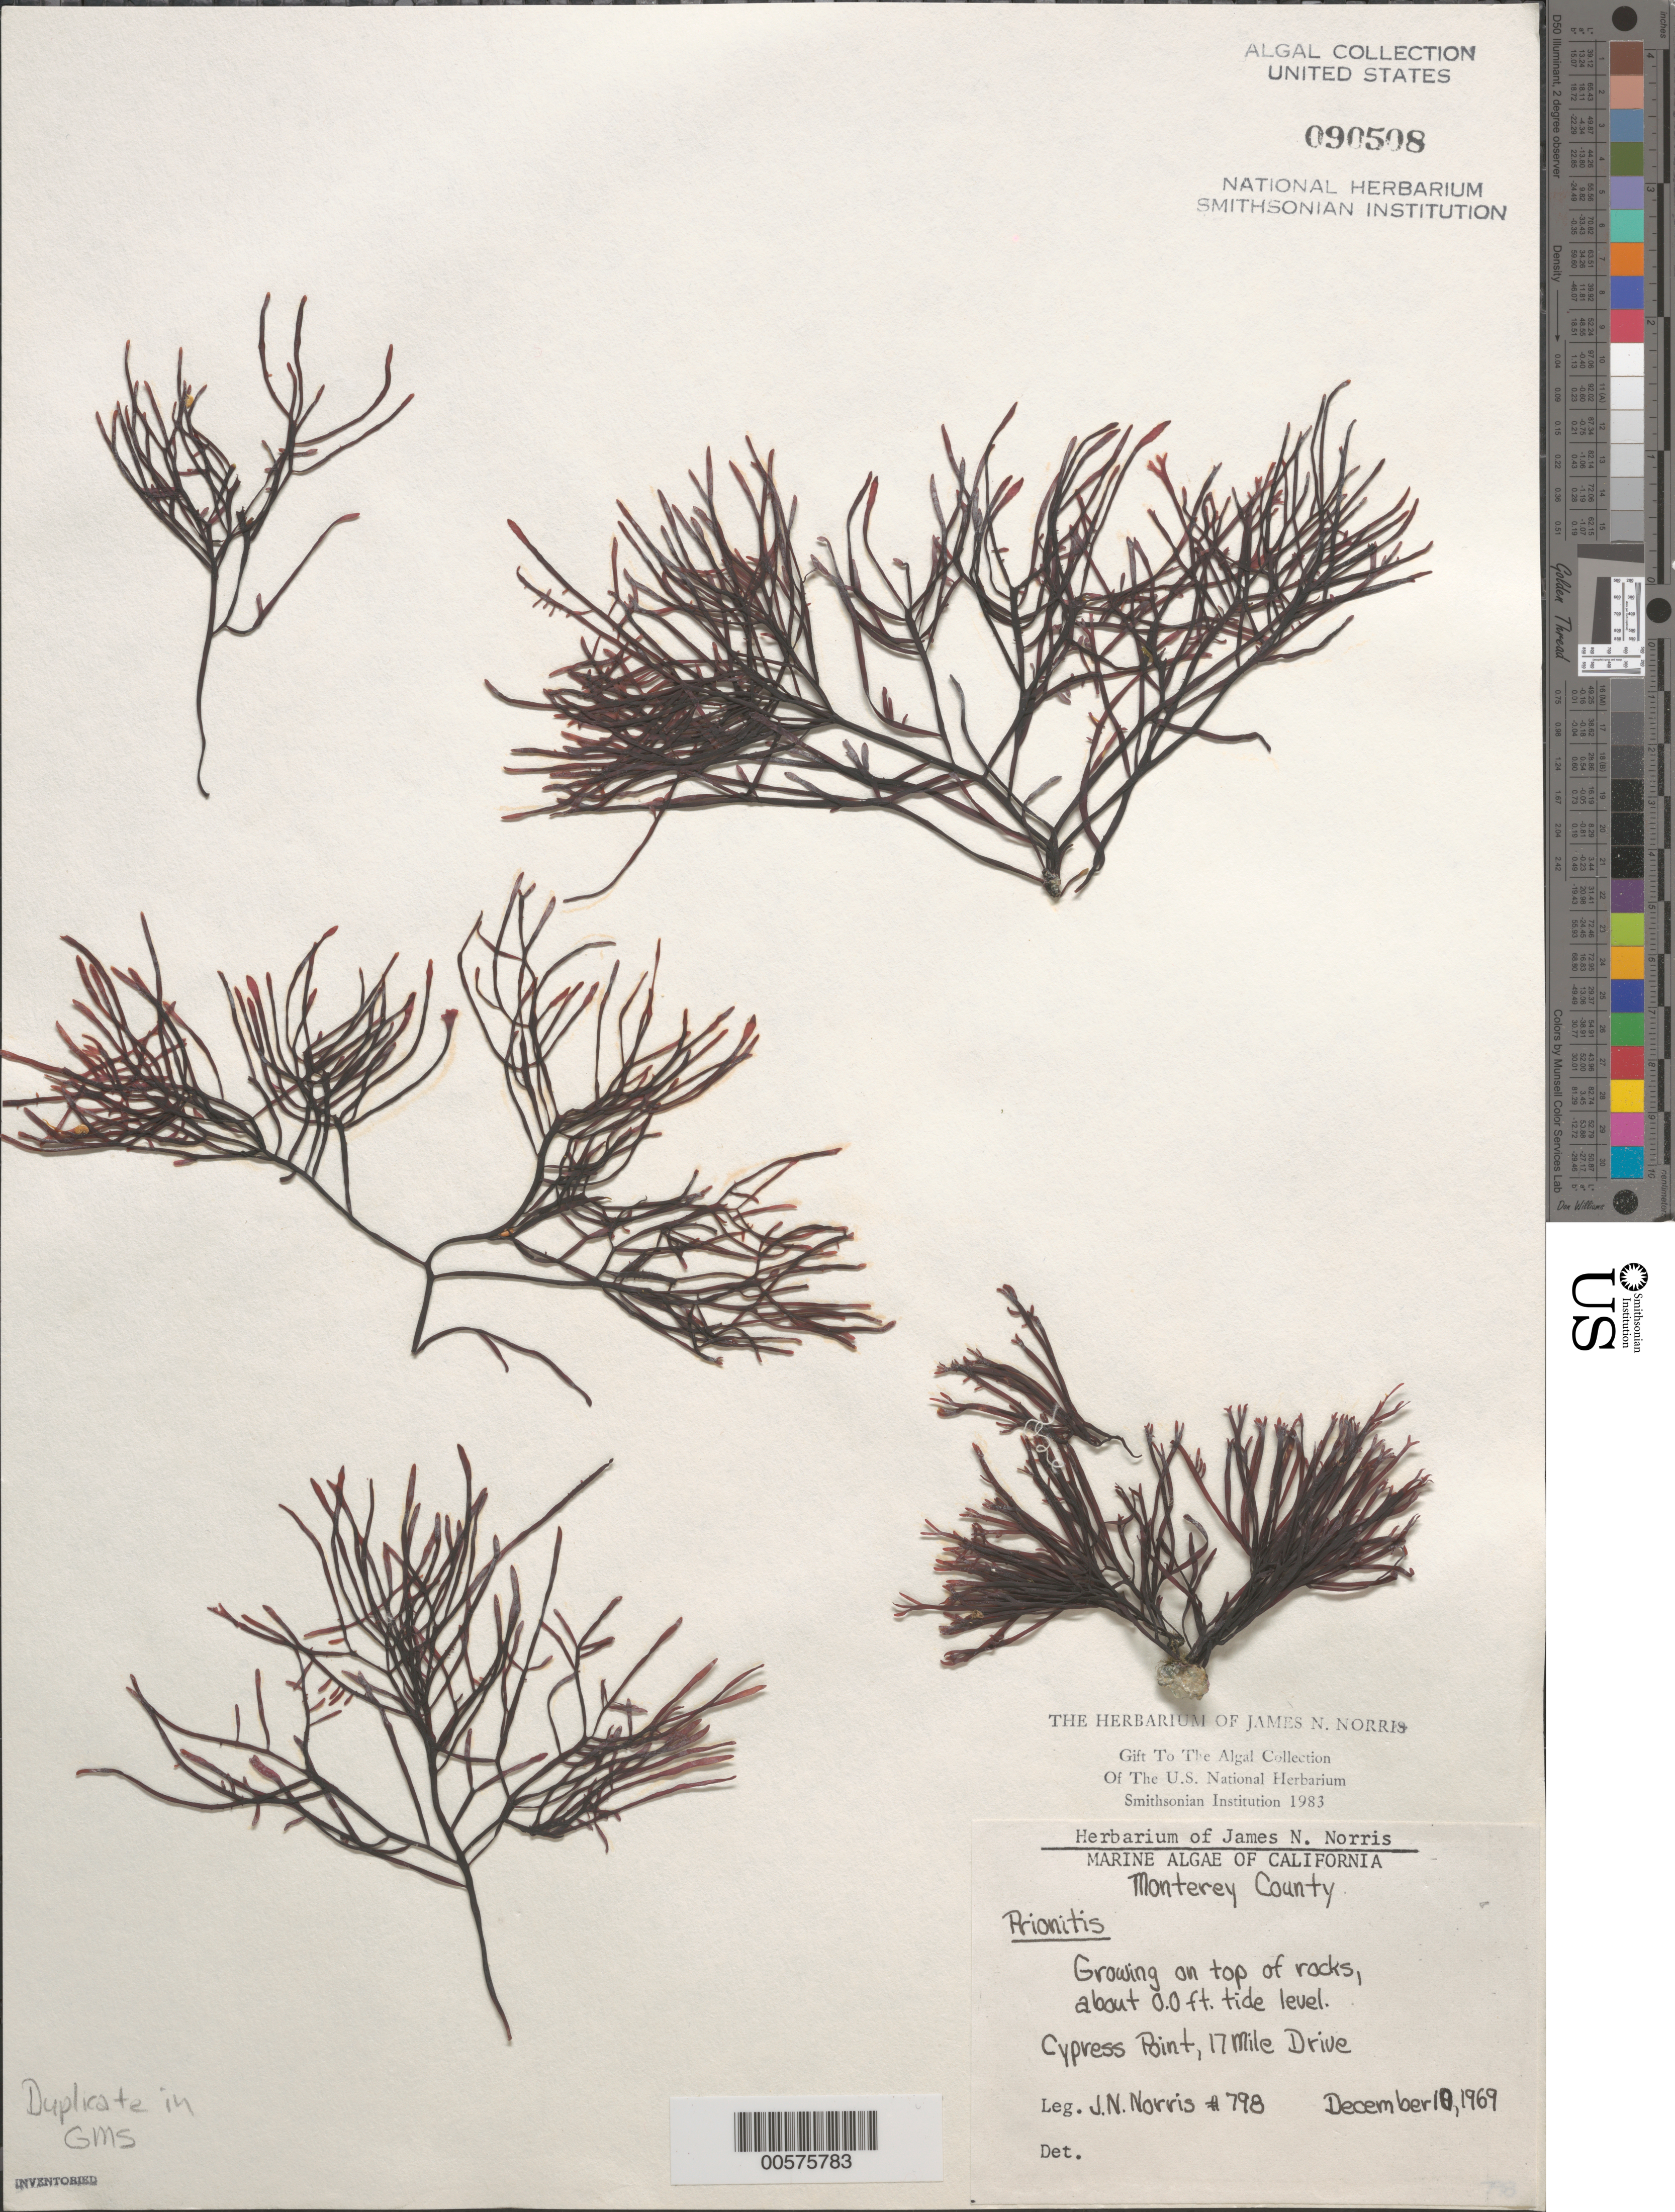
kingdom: Plantae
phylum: Rhodophyta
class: Florideophyceae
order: Cryptonemiales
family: Cryptonemiaceae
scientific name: Prionitis sp.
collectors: J. N. Norris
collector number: JN-798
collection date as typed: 10 Dec 1969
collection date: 1969-12-10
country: United States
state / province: California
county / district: Monterey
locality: Cypress Point, 17 Mile Drive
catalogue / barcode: US 90508